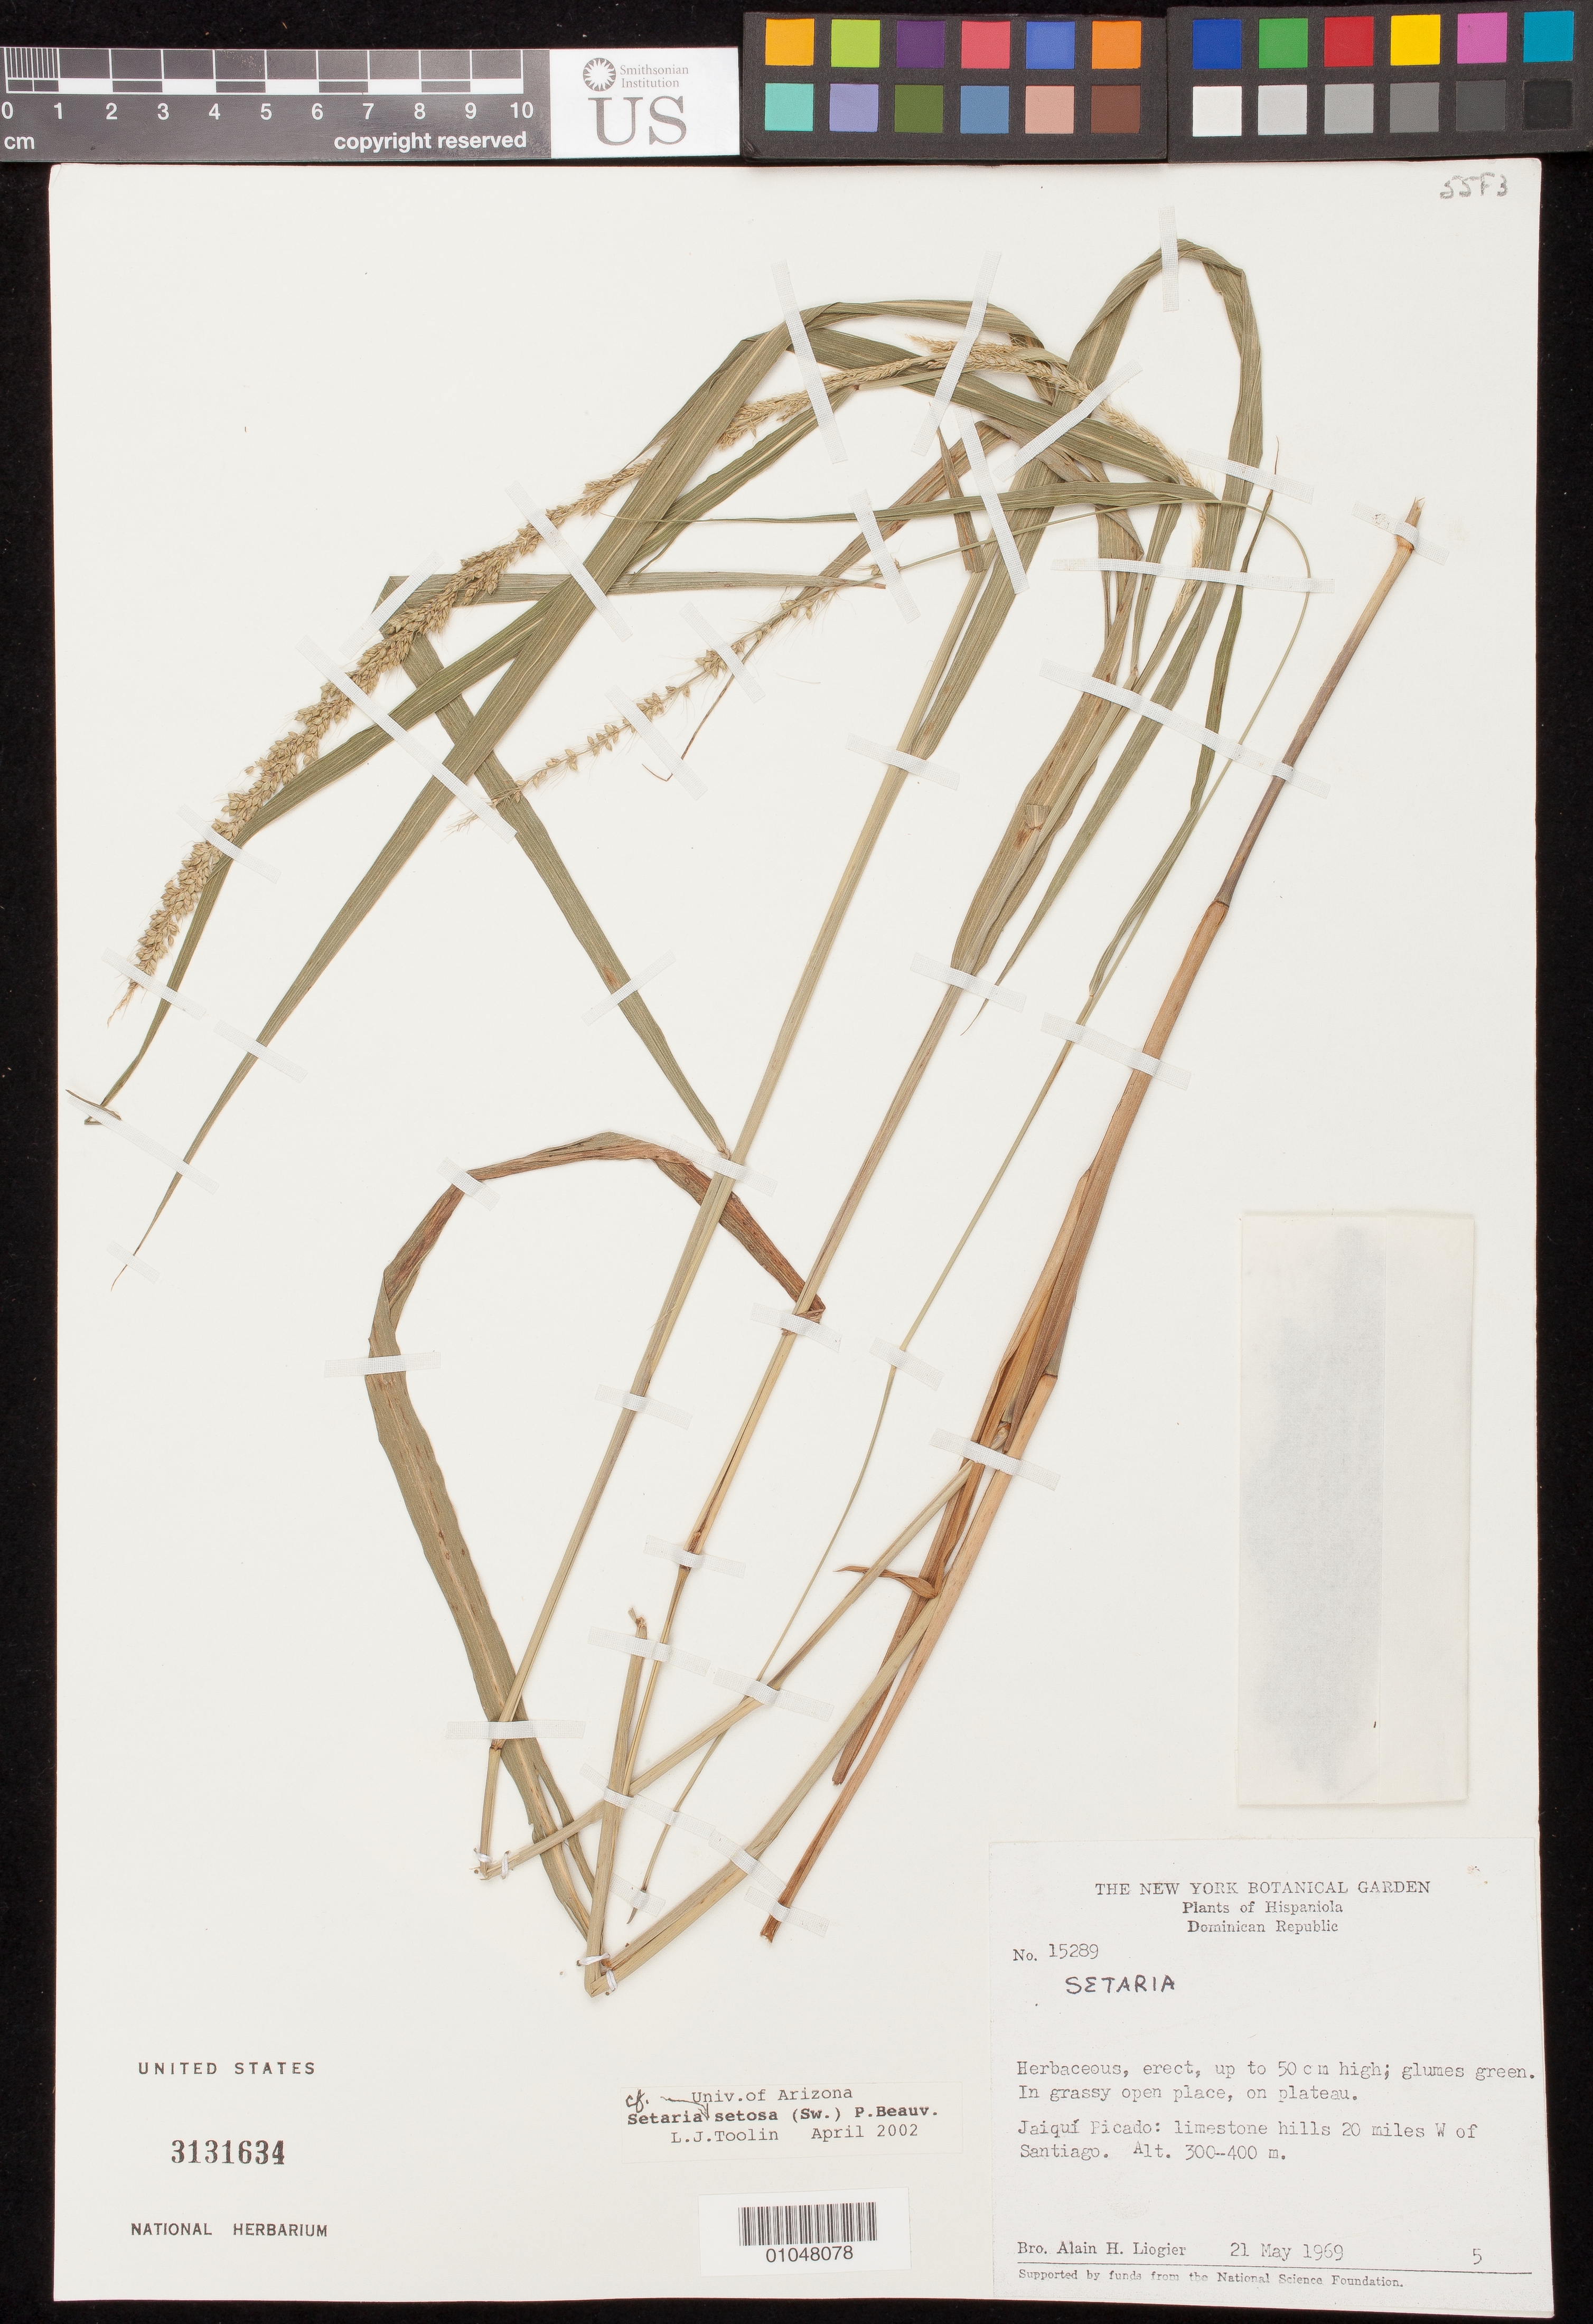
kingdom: Plantae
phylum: Tracheophyta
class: Liliopsida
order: Poales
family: Poaceae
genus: Setaria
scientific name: Setaria setosa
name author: (Sw.) P. Beauv.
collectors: A. H. Liogier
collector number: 15289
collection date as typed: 21 Mar 1969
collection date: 1969-03-21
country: Dominican Republic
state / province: Santiago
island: Hispaniola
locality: Jaiqui Picado, limestone hills 20 m W of Santiago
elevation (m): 91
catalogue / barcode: US 3131634